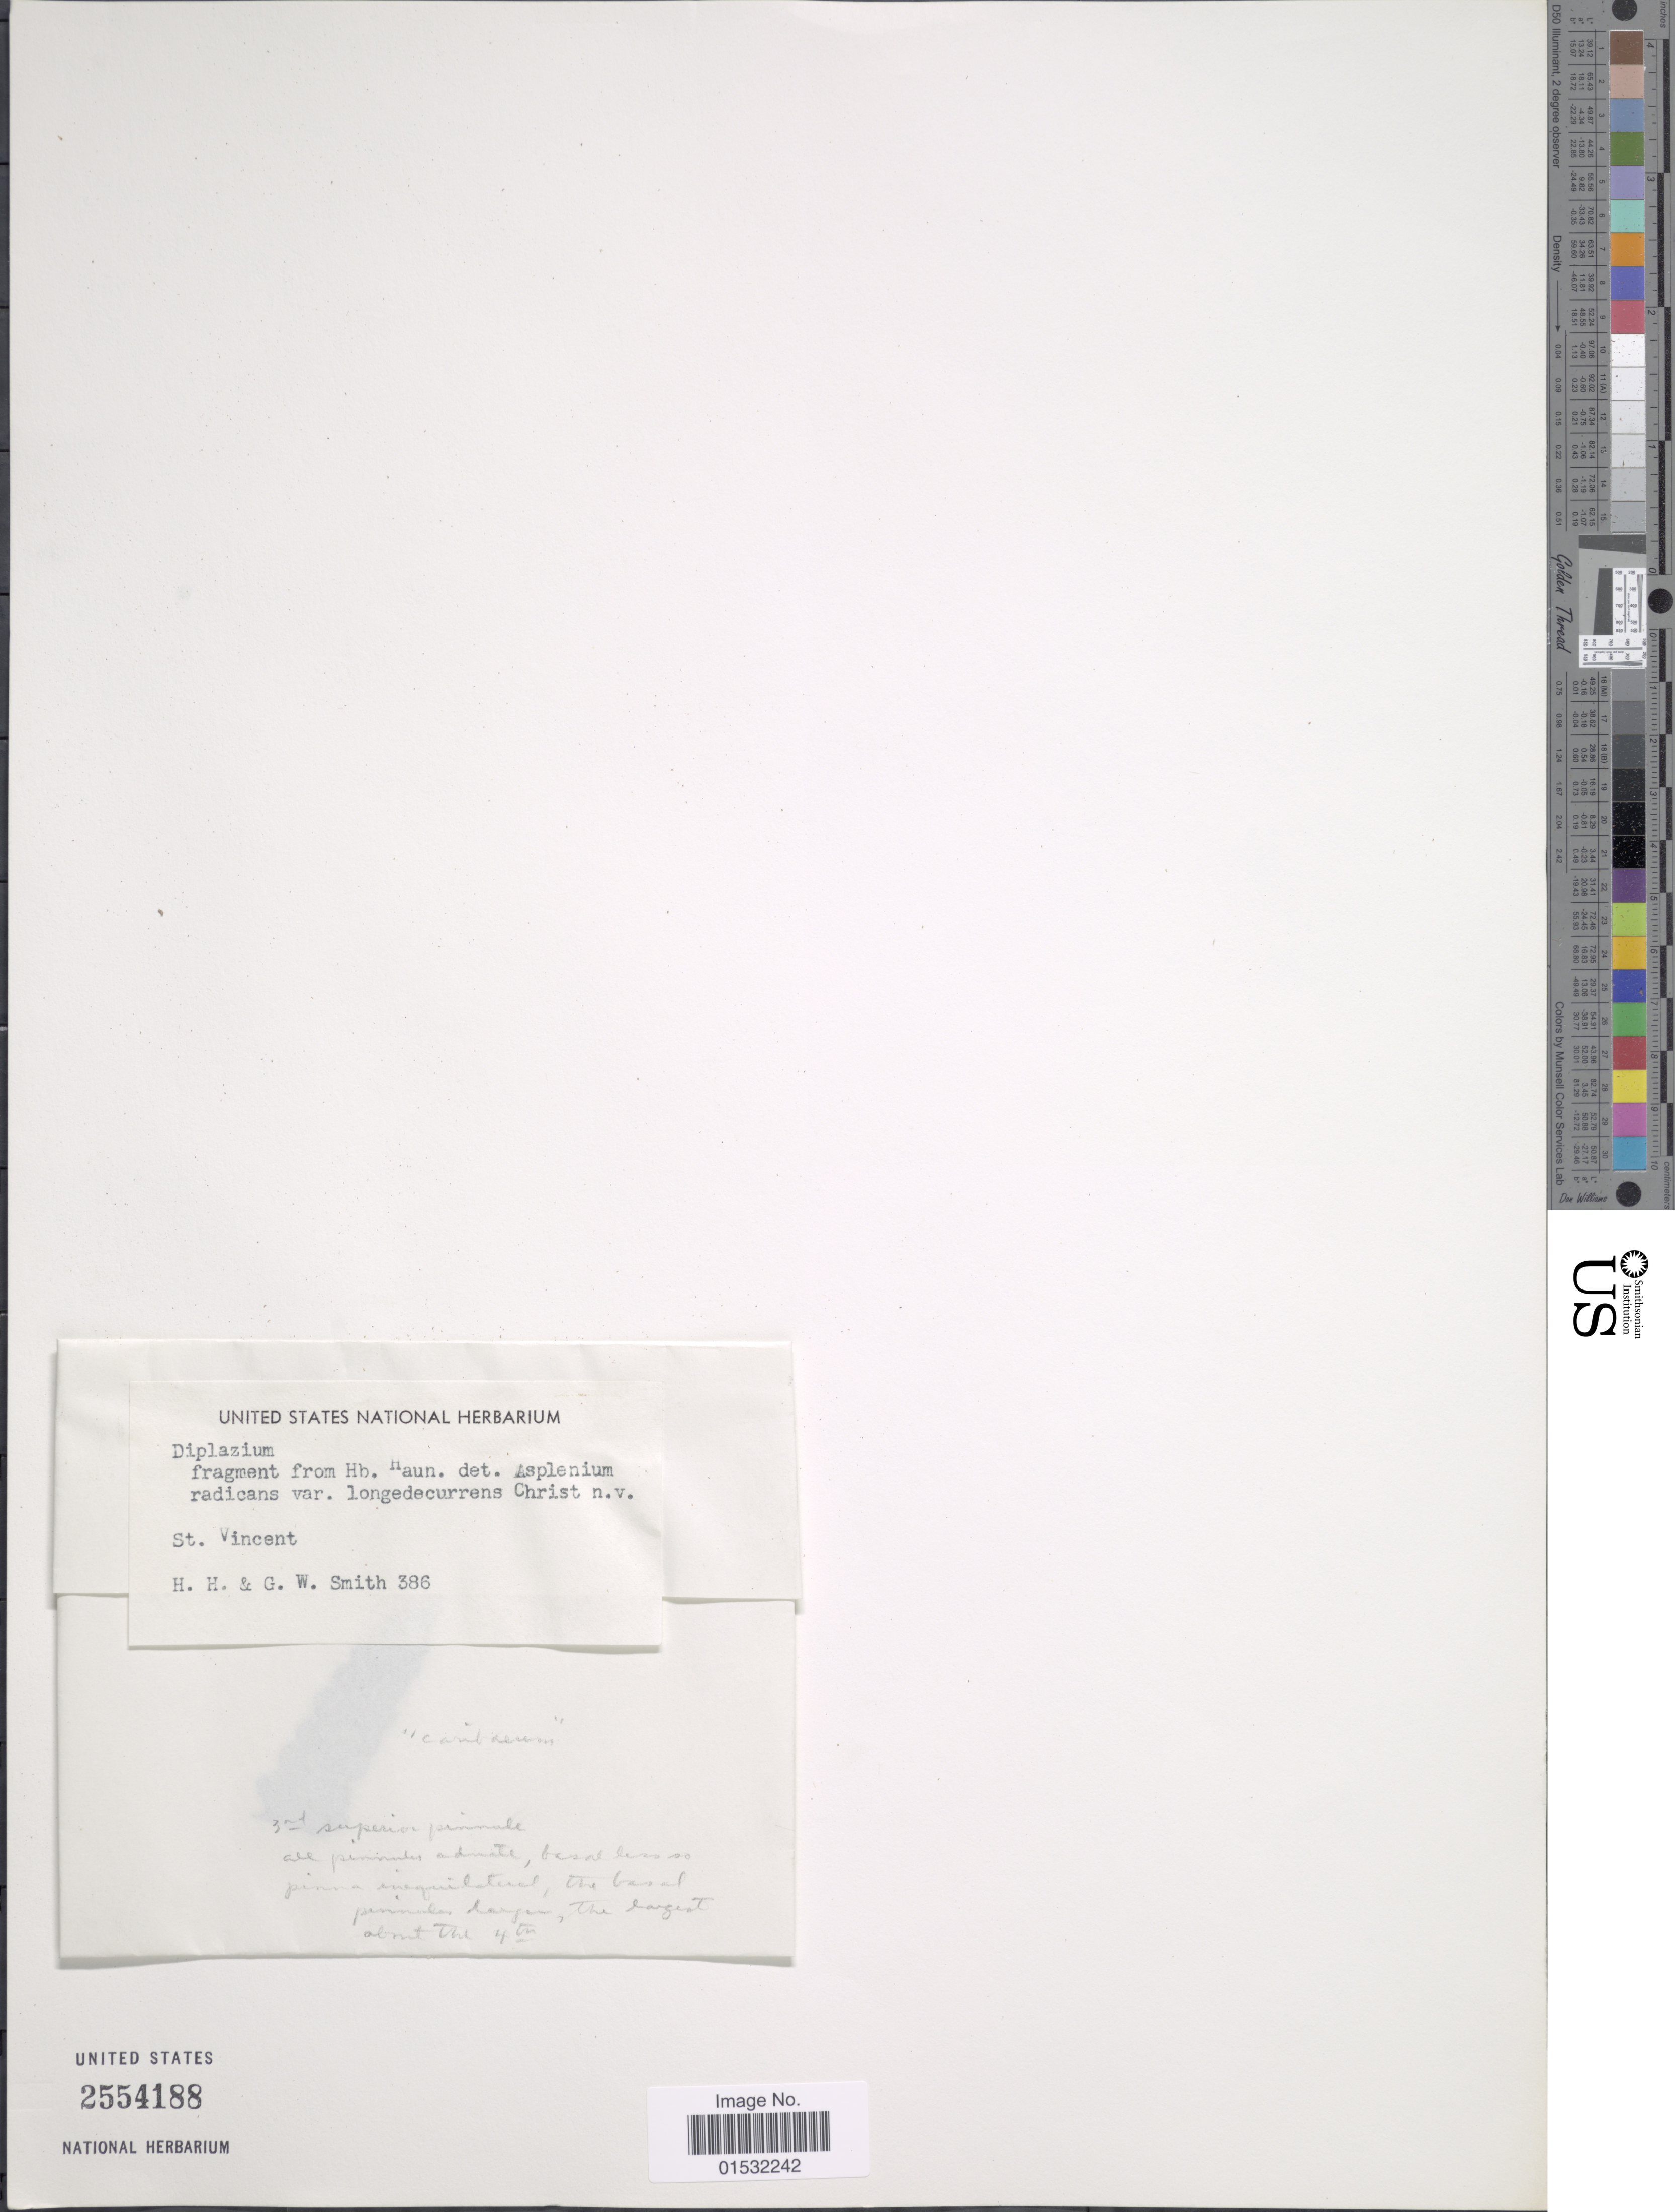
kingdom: Plantae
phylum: Tracheophyta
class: Polypodiopsida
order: Polypodiales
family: Athyriaceae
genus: Diplazium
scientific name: Diplazium expansum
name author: Willd.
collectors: H. H. Smith & G. Smith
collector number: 386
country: St. Vincent - Grenadines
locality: St. Vincent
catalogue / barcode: US 2554188